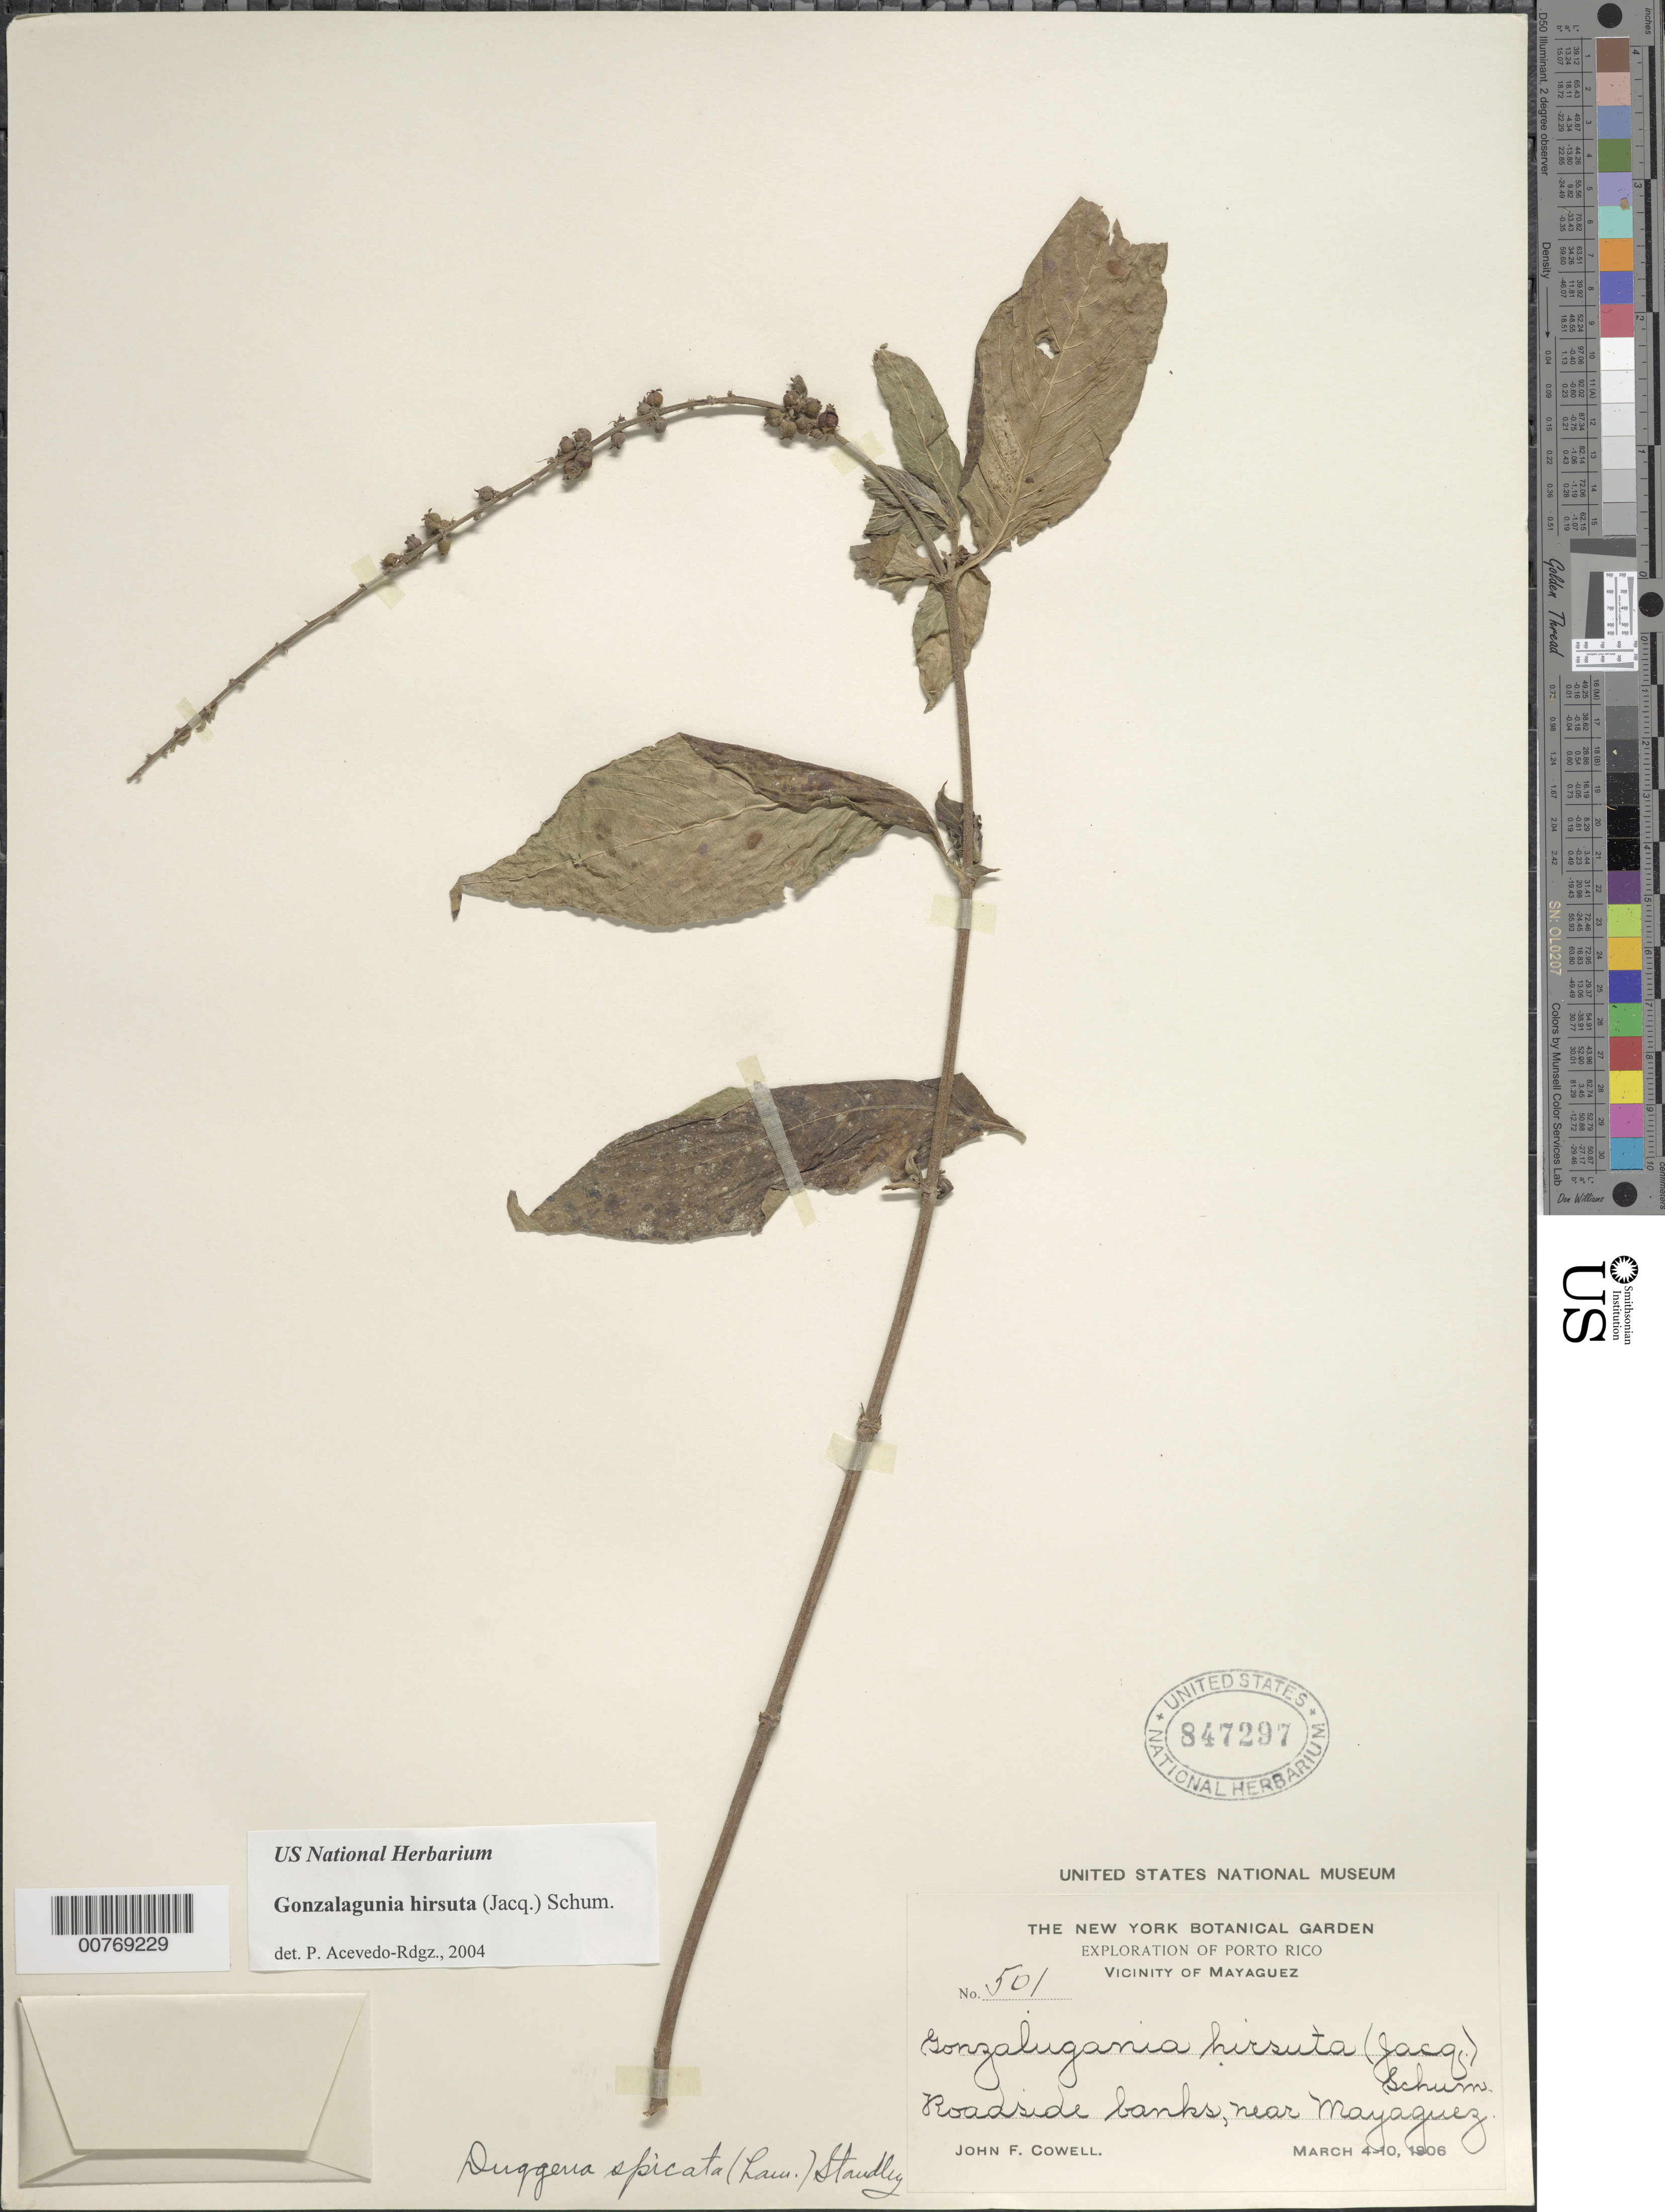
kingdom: Plantae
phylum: Tracheophyta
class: Magnoliopsida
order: Gentianales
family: Rubiaceae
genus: Gonzalagunia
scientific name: Gonzalagunia hirsuta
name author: (Jacq.) K. Schum.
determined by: Acevedo-Rodríguez, P., (BOT), Smithsonian Institution - National Museum of Natural History (UNITED STATES)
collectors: J. F. Cowell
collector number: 501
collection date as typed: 04 Mar 1906 to 10 Mar 1906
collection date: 1906-03-04/1906-03-10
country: Puerto Rico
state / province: Mayagüez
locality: Vicinity of Mayaguez, roadside near Mayaguez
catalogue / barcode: US 847297